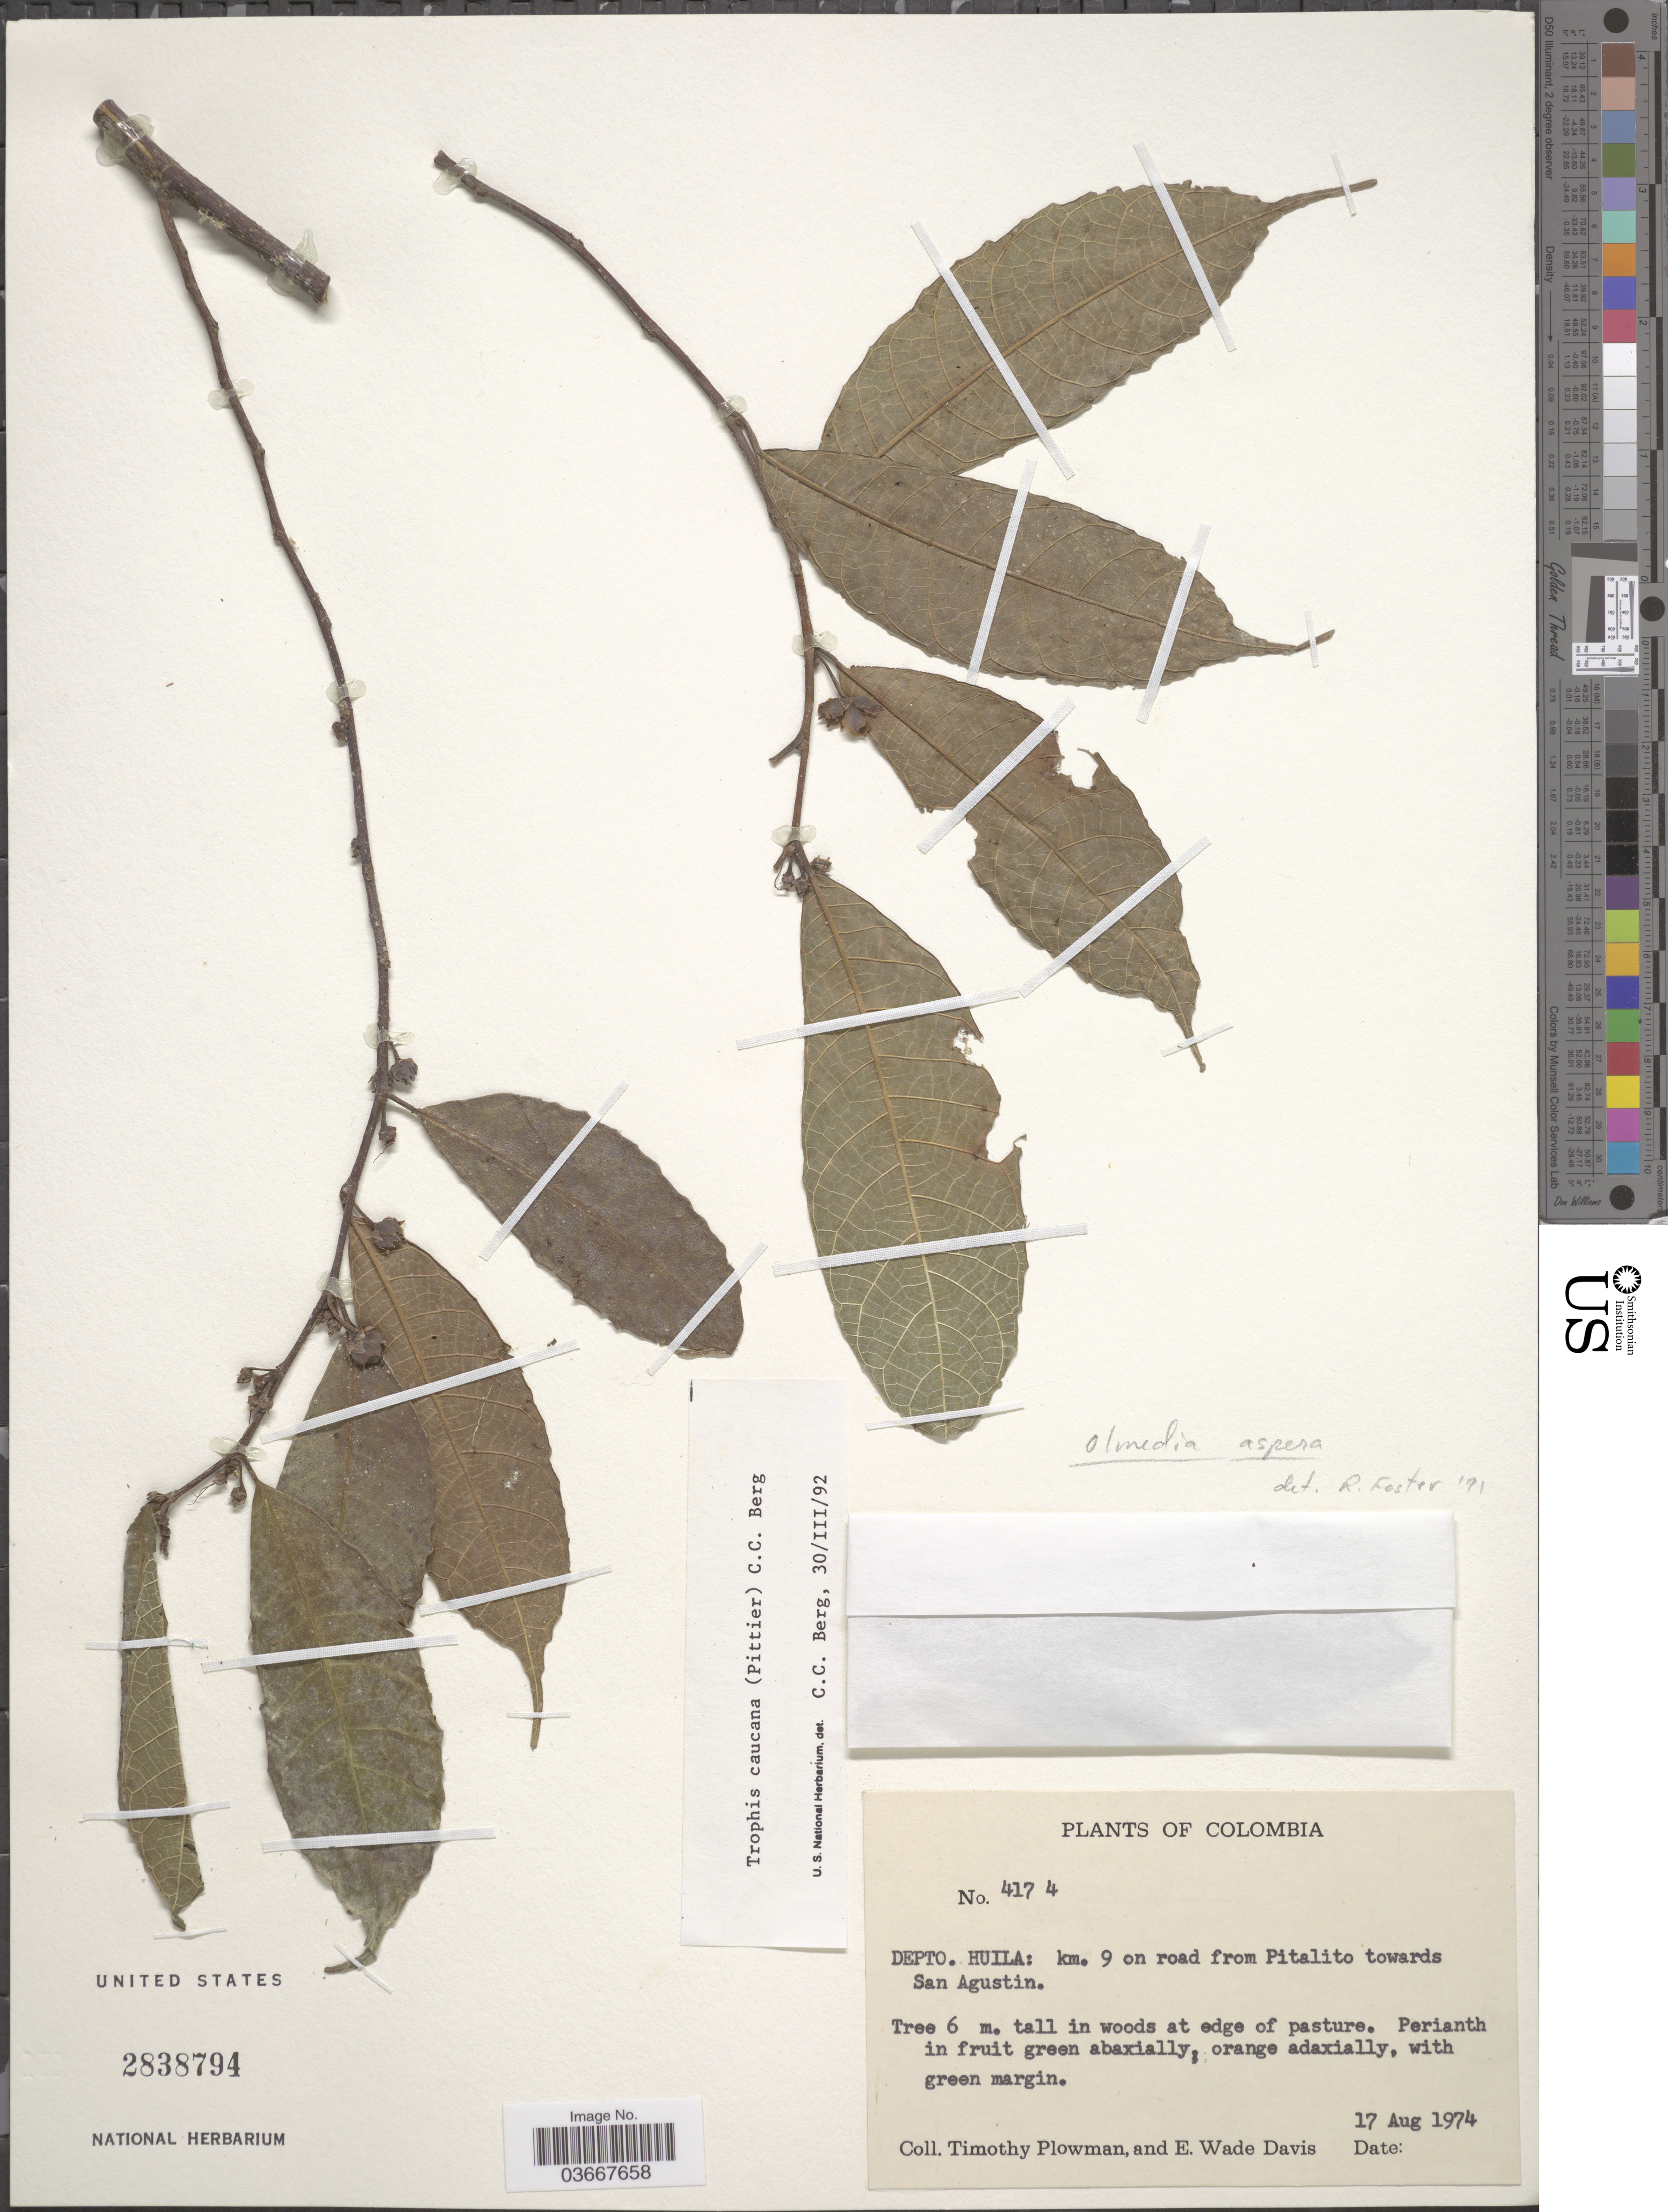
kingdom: Plantae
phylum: Tracheophyta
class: Magnoliopsida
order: Rosales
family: Moraceae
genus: Olmedia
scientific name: Olmedia aspera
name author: Ruiz & Pav.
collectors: T. Plowman & E. W. Davis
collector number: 4174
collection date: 1974-08-17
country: Colombia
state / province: Huila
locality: Depto. Huila: km. 9 on road from Pitalito towards San Agustin.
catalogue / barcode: US 2838794